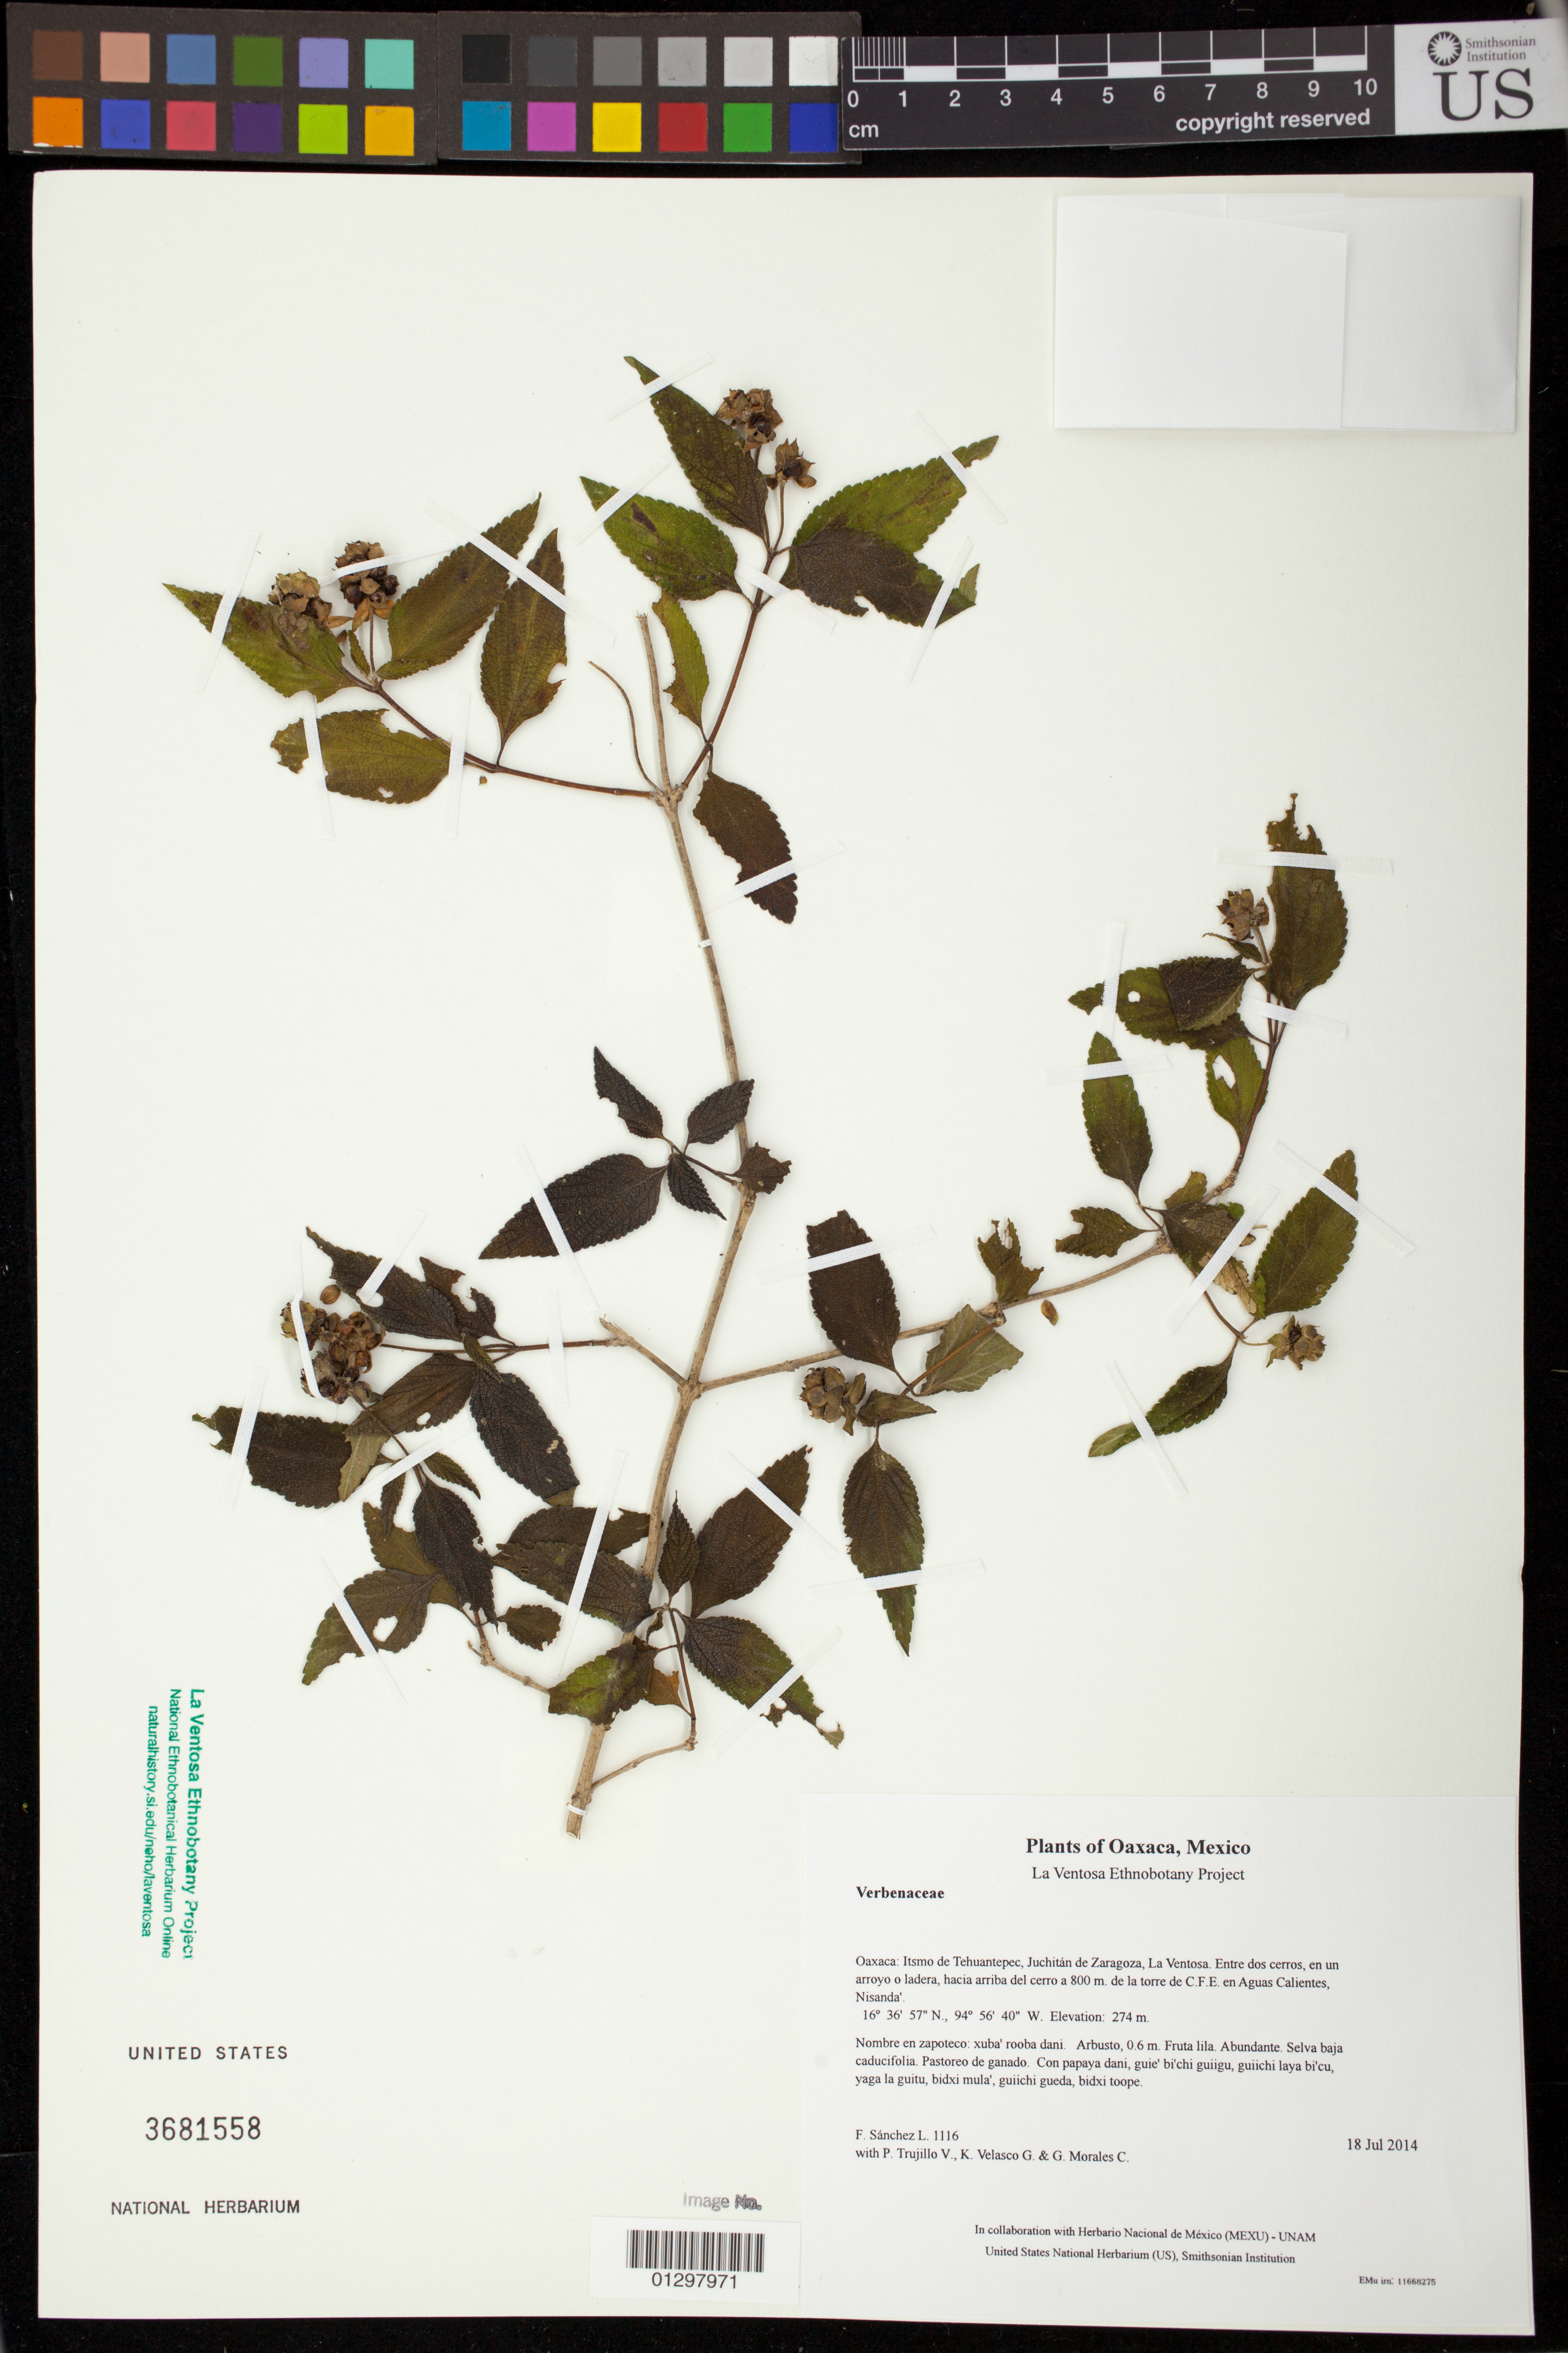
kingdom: Plantae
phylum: Tracheophyta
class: Magnoliopsida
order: Lamiales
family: Verbenaceae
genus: Lantana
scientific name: Lantana canescens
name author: Kunth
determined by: Velasco G., Kenia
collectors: F. Sánchez L., P. Trujillo V., K. Velasco G. & G. Morales C.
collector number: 1116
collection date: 2014-07-18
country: Mexico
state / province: Oaxaca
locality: Itsmo de Tehuantepec, Juchitán de Zaragoza, La Ventosa. Entre dos cerros, en un arroyo o ladera, hacia arriba del cerro a 800 m. de la torre de C.F.E. en Aguas Calientes, Nisanda'.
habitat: Selva baja caducifolia. Pastoreo de ganado.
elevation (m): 274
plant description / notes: JEBOT, MEXU, US; Yaga bandaga. 0.6 m. Cuaananaxhi lila. Stale.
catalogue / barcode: US 3681558